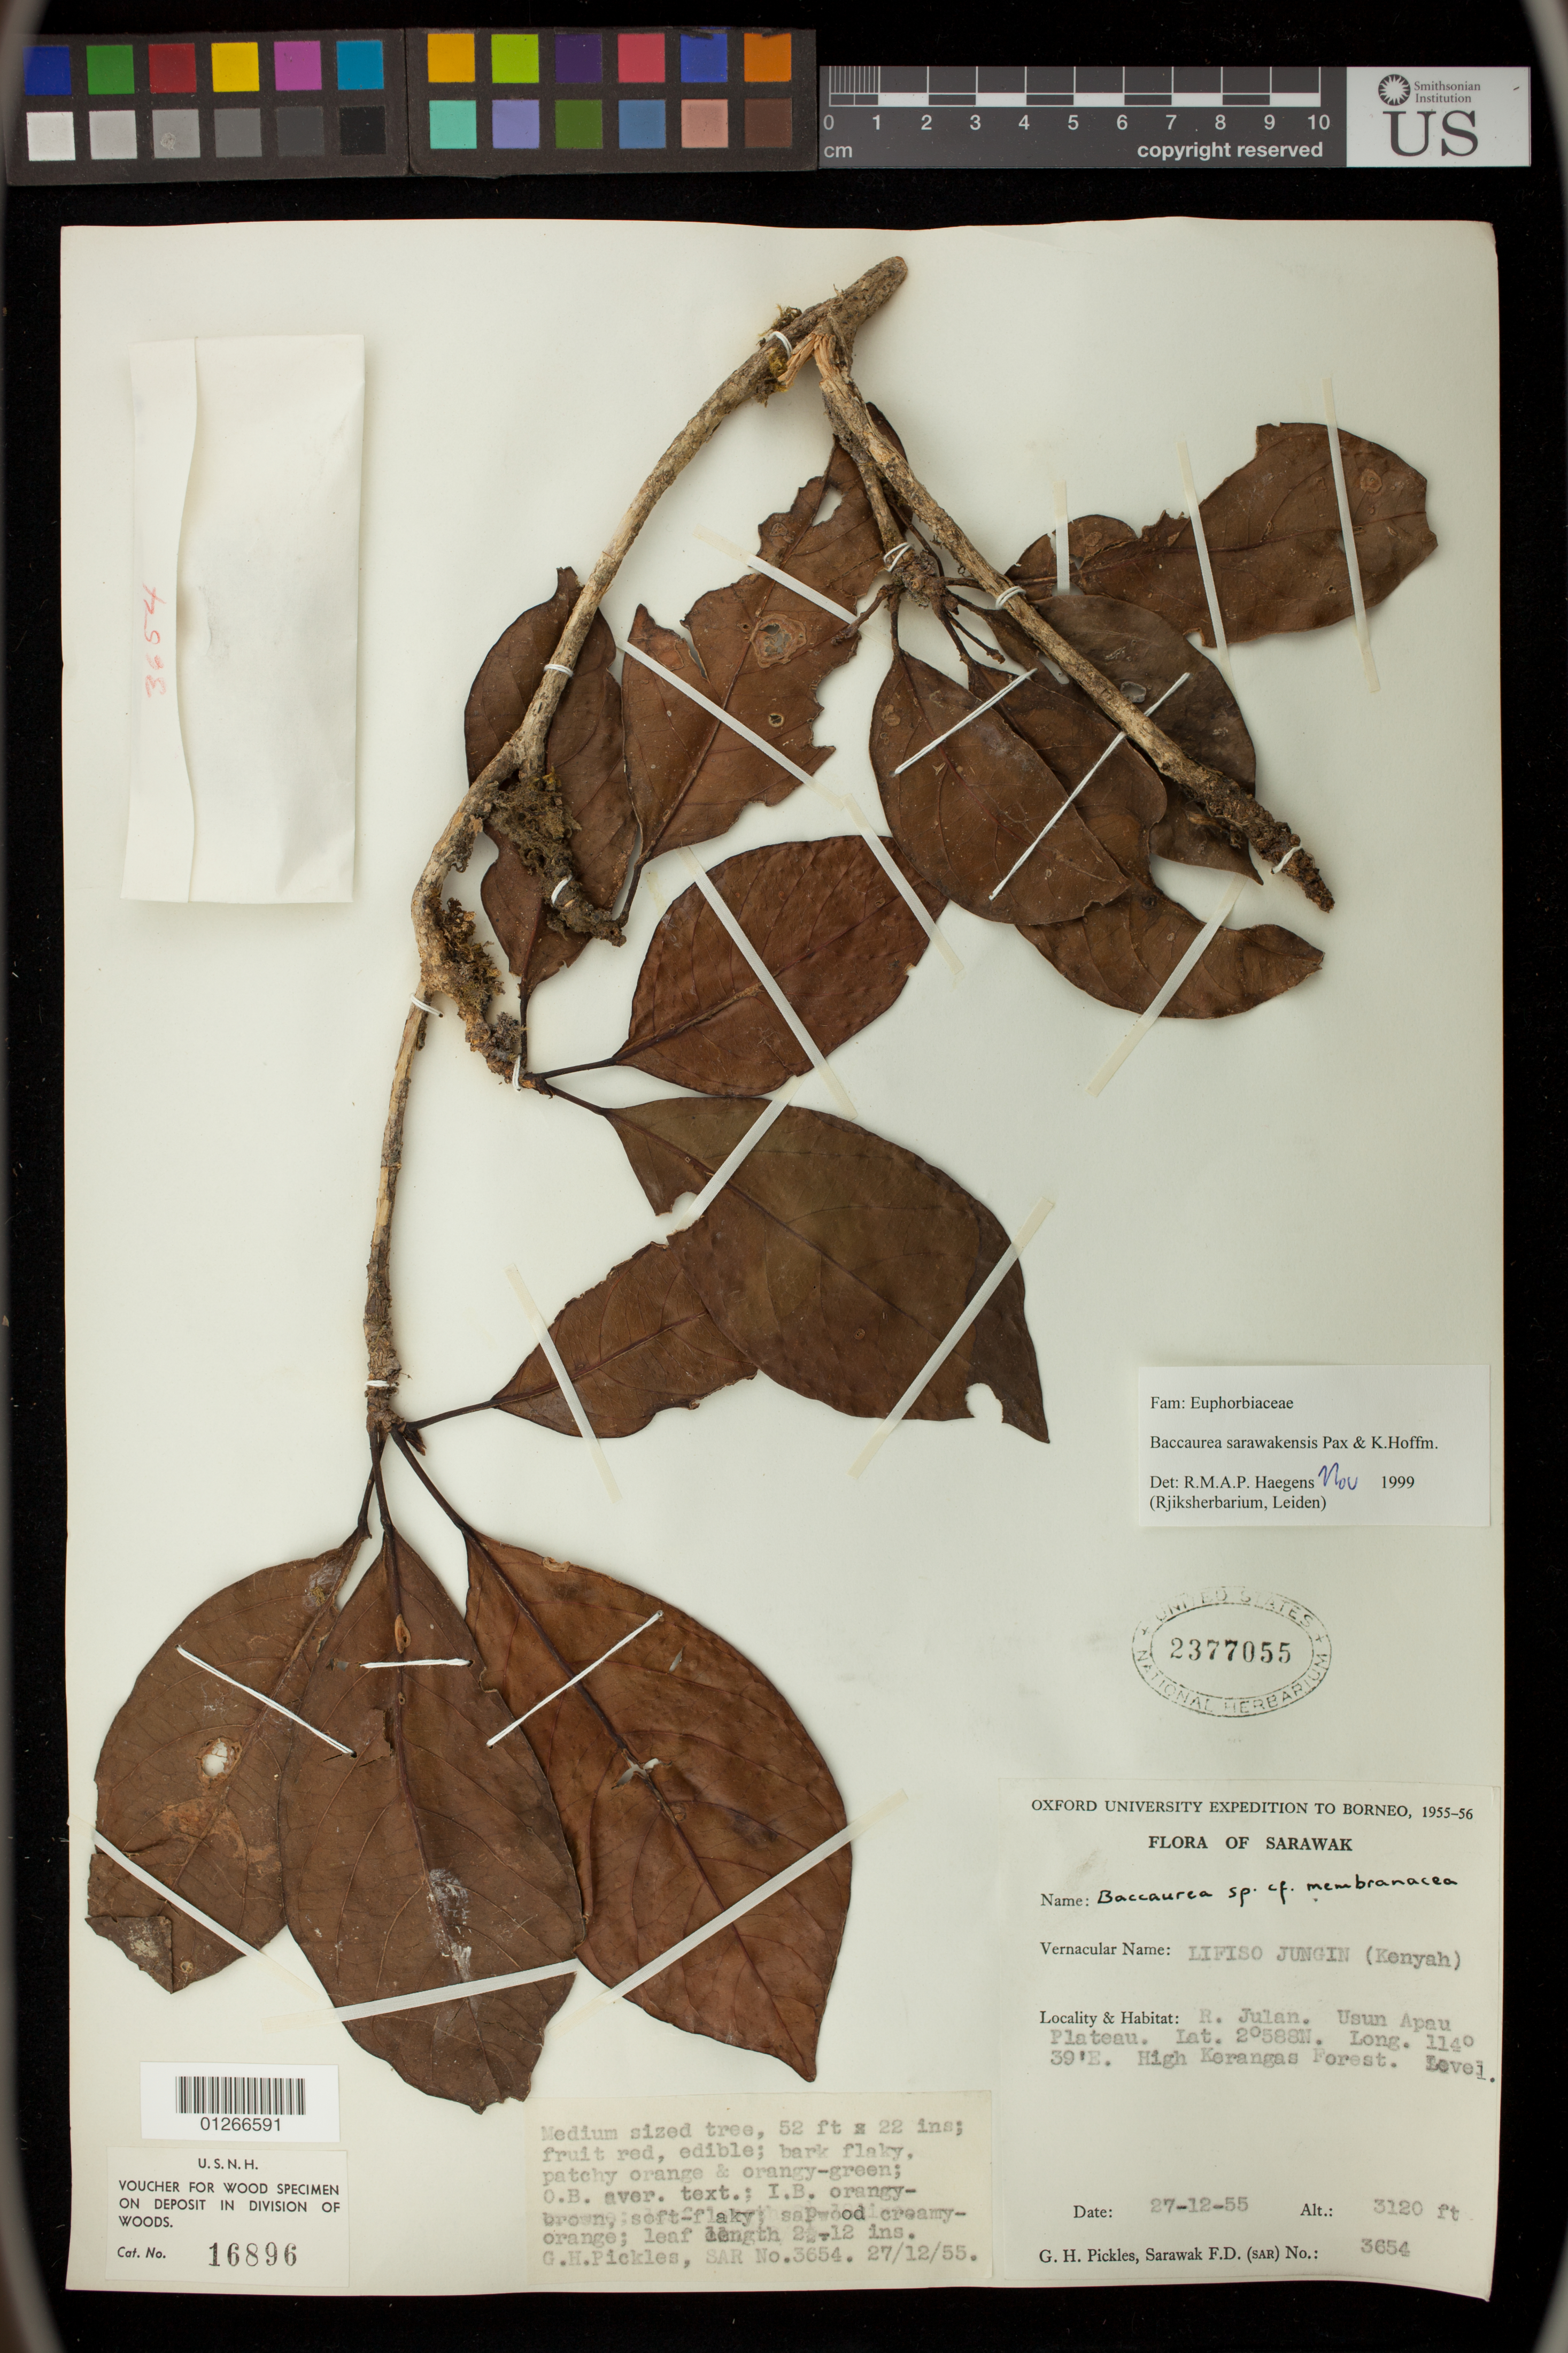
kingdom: Plantae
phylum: Tracheophyta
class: Magnoliopsida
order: Malpighiales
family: Phyllanthaceae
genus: Baccaurea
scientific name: Baccaurea sarawakensis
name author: Pax & K. Hoffm.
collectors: G. Pickles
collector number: SAR 3654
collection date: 1955-12-27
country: Malaysia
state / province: Sarawak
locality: R. Julan. Usun Apau Plateau.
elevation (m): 951